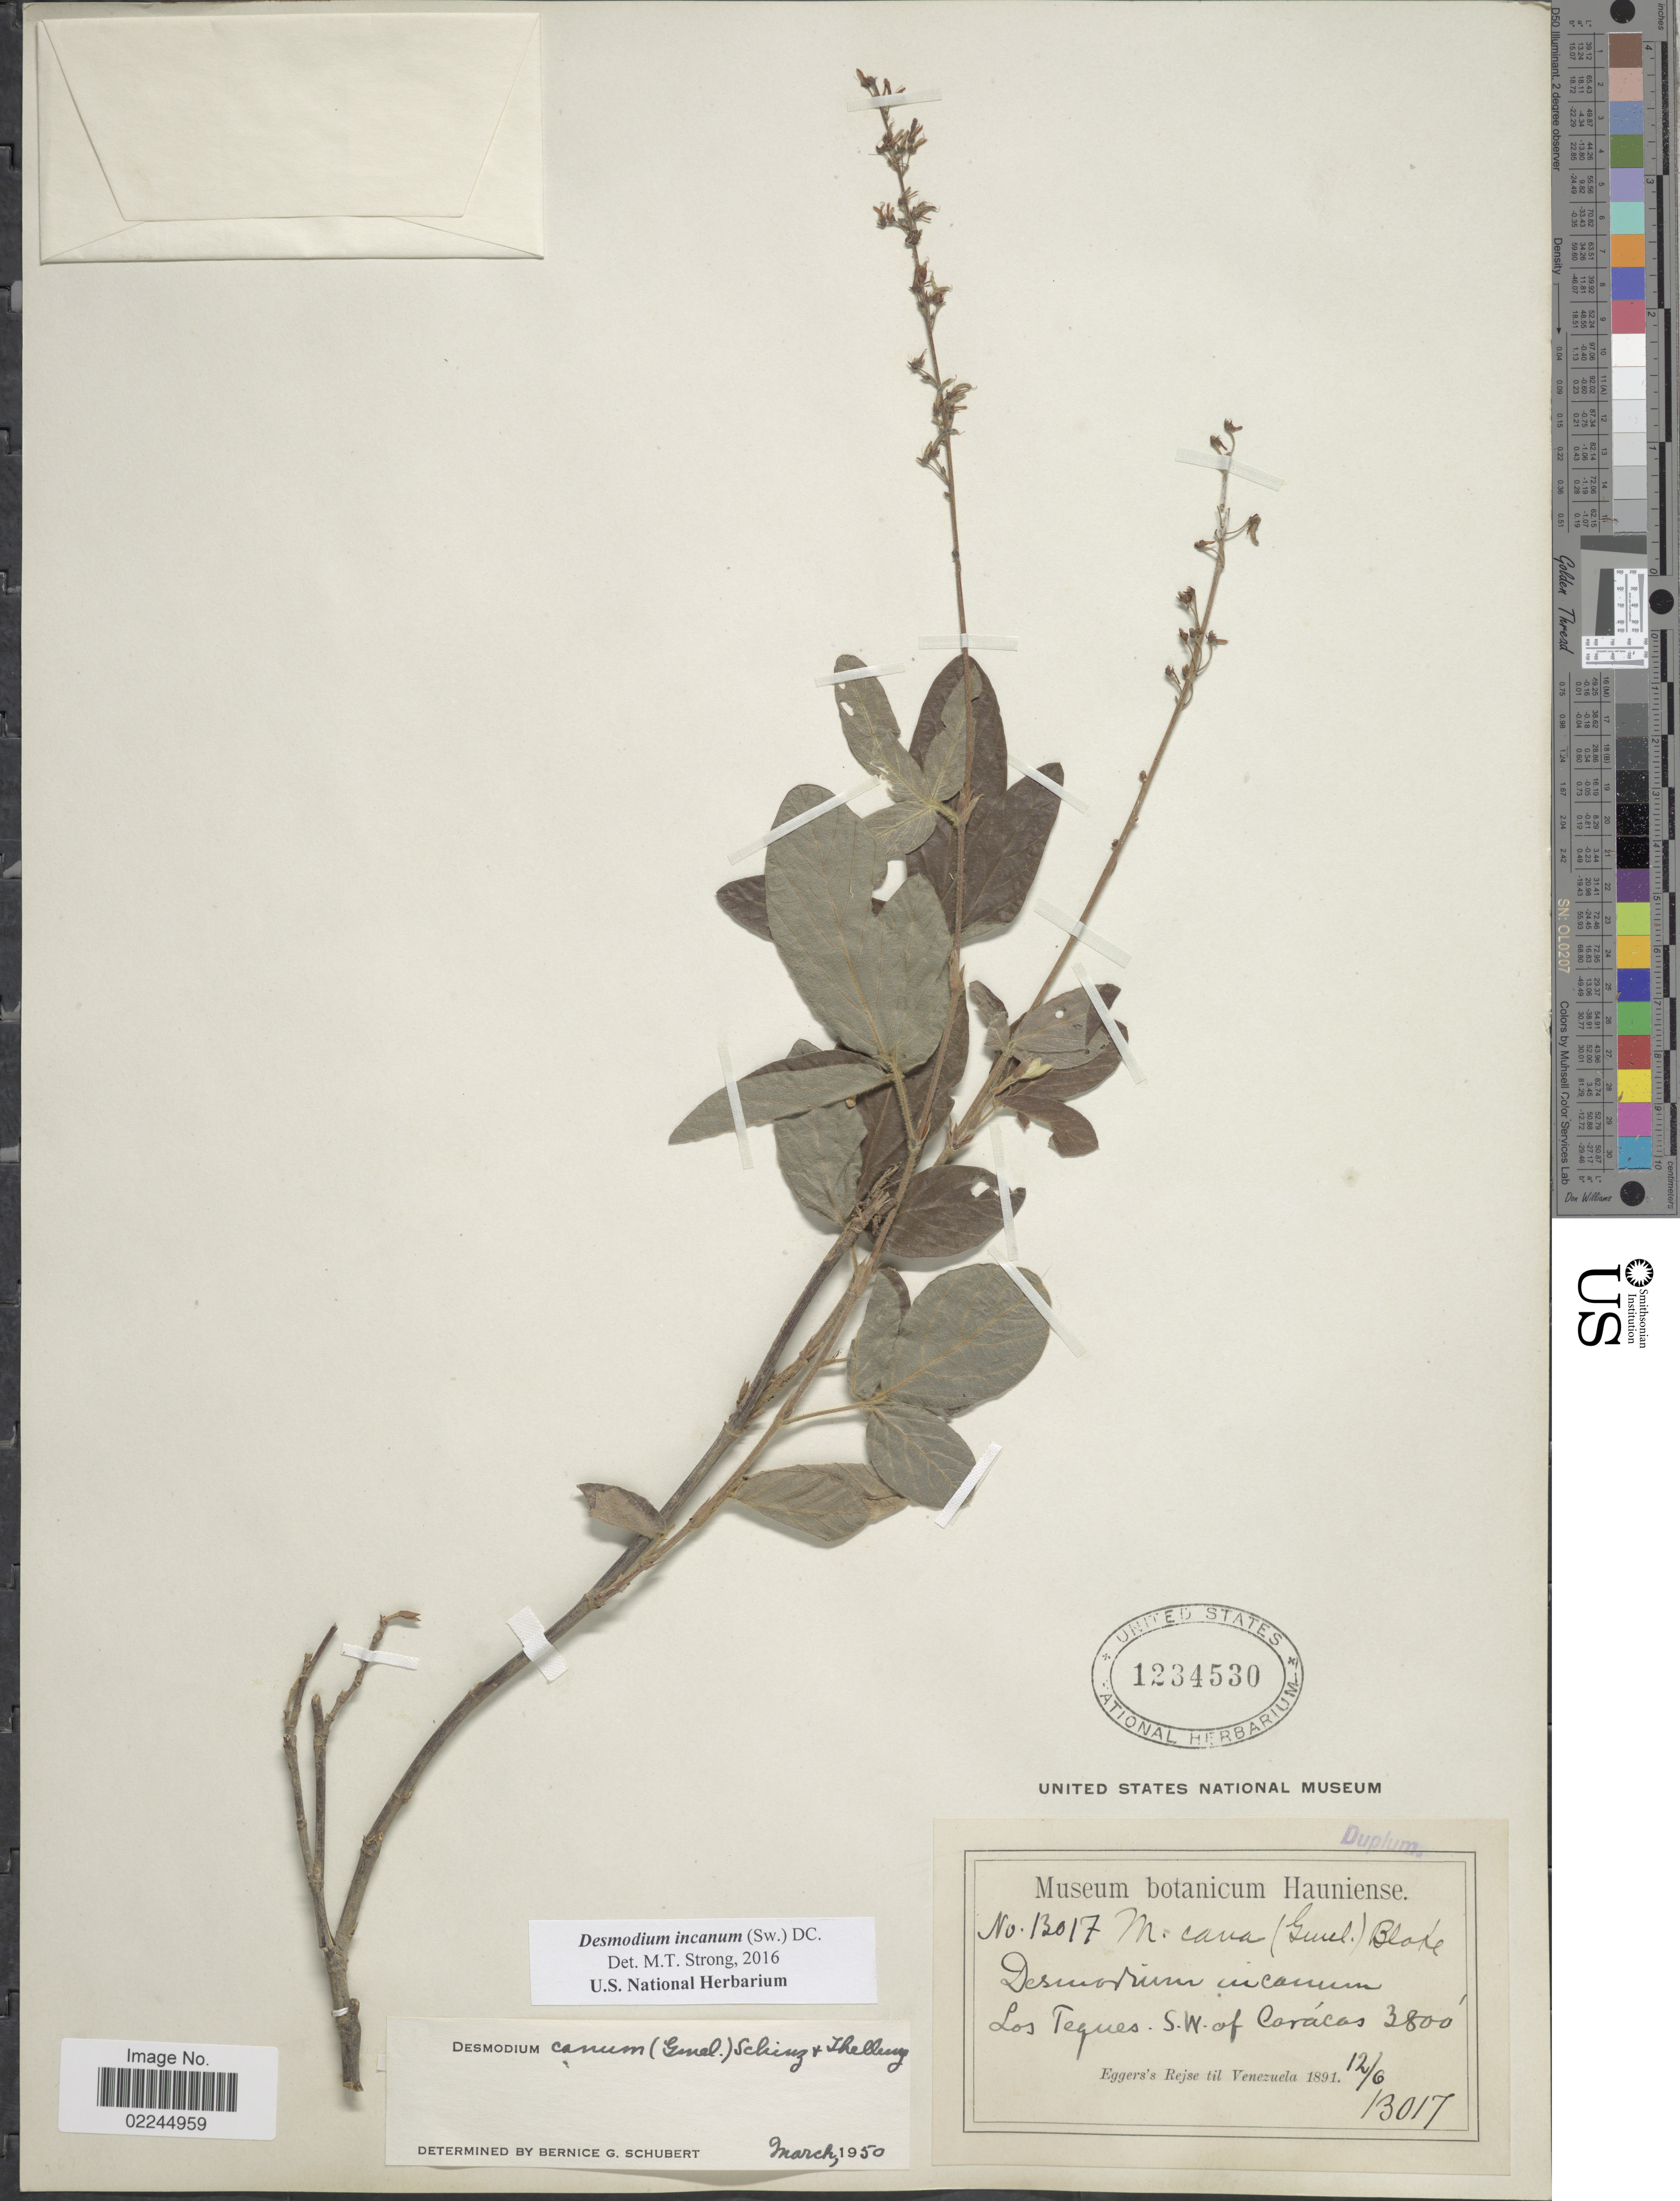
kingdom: Plantae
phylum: Tracheophyta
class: Magnoliopsida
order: Fabales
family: Fabaceae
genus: Desmodium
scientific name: Desmodium incanum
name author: (Sw.) DC.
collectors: -. Eggers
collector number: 13017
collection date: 1891-06-12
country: Venezuela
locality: Los Teques, S.W. of Caracas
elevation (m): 1158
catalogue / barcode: US 1234530